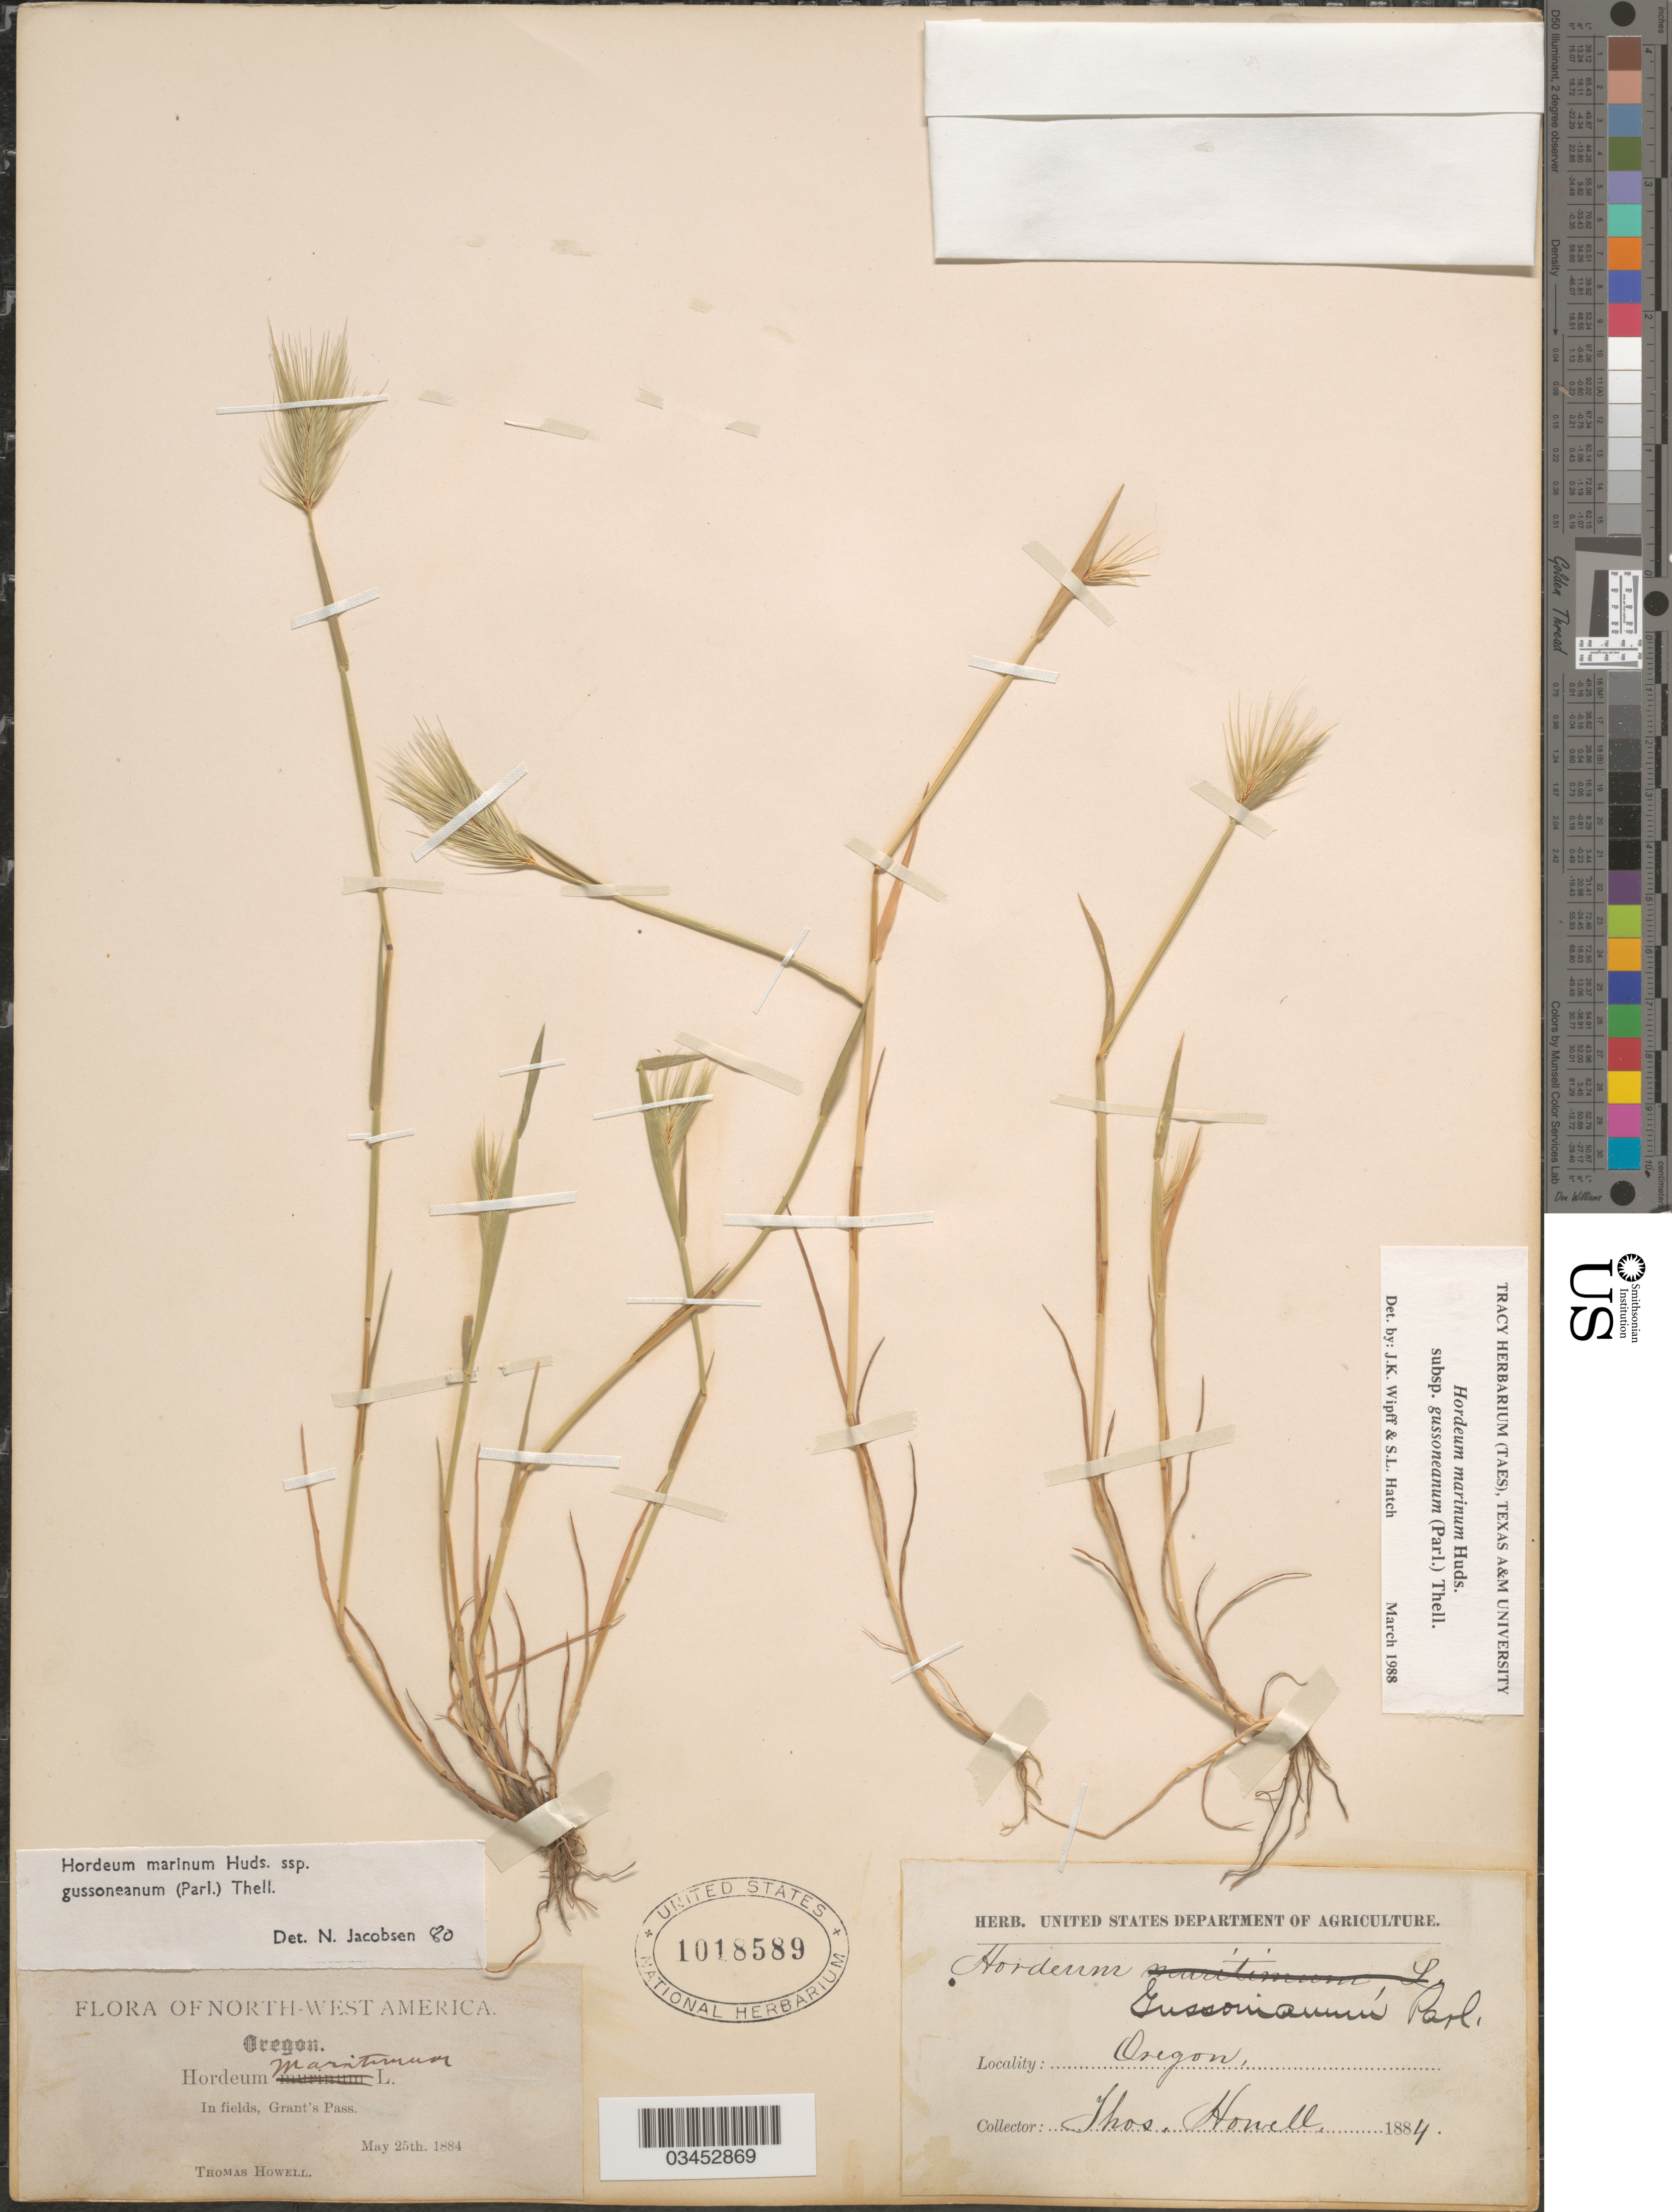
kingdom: Plantae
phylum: Tracheophyta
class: Liliopsida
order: Poales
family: Poaceae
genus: Hordeum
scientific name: Hordeum marinum subsp. gussoneanum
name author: (Parl.) Thell.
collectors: T. Howell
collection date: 1884-05-25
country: United States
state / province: Oregon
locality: North-West America. In fields, Grant's Pass.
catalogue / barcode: US 1018589